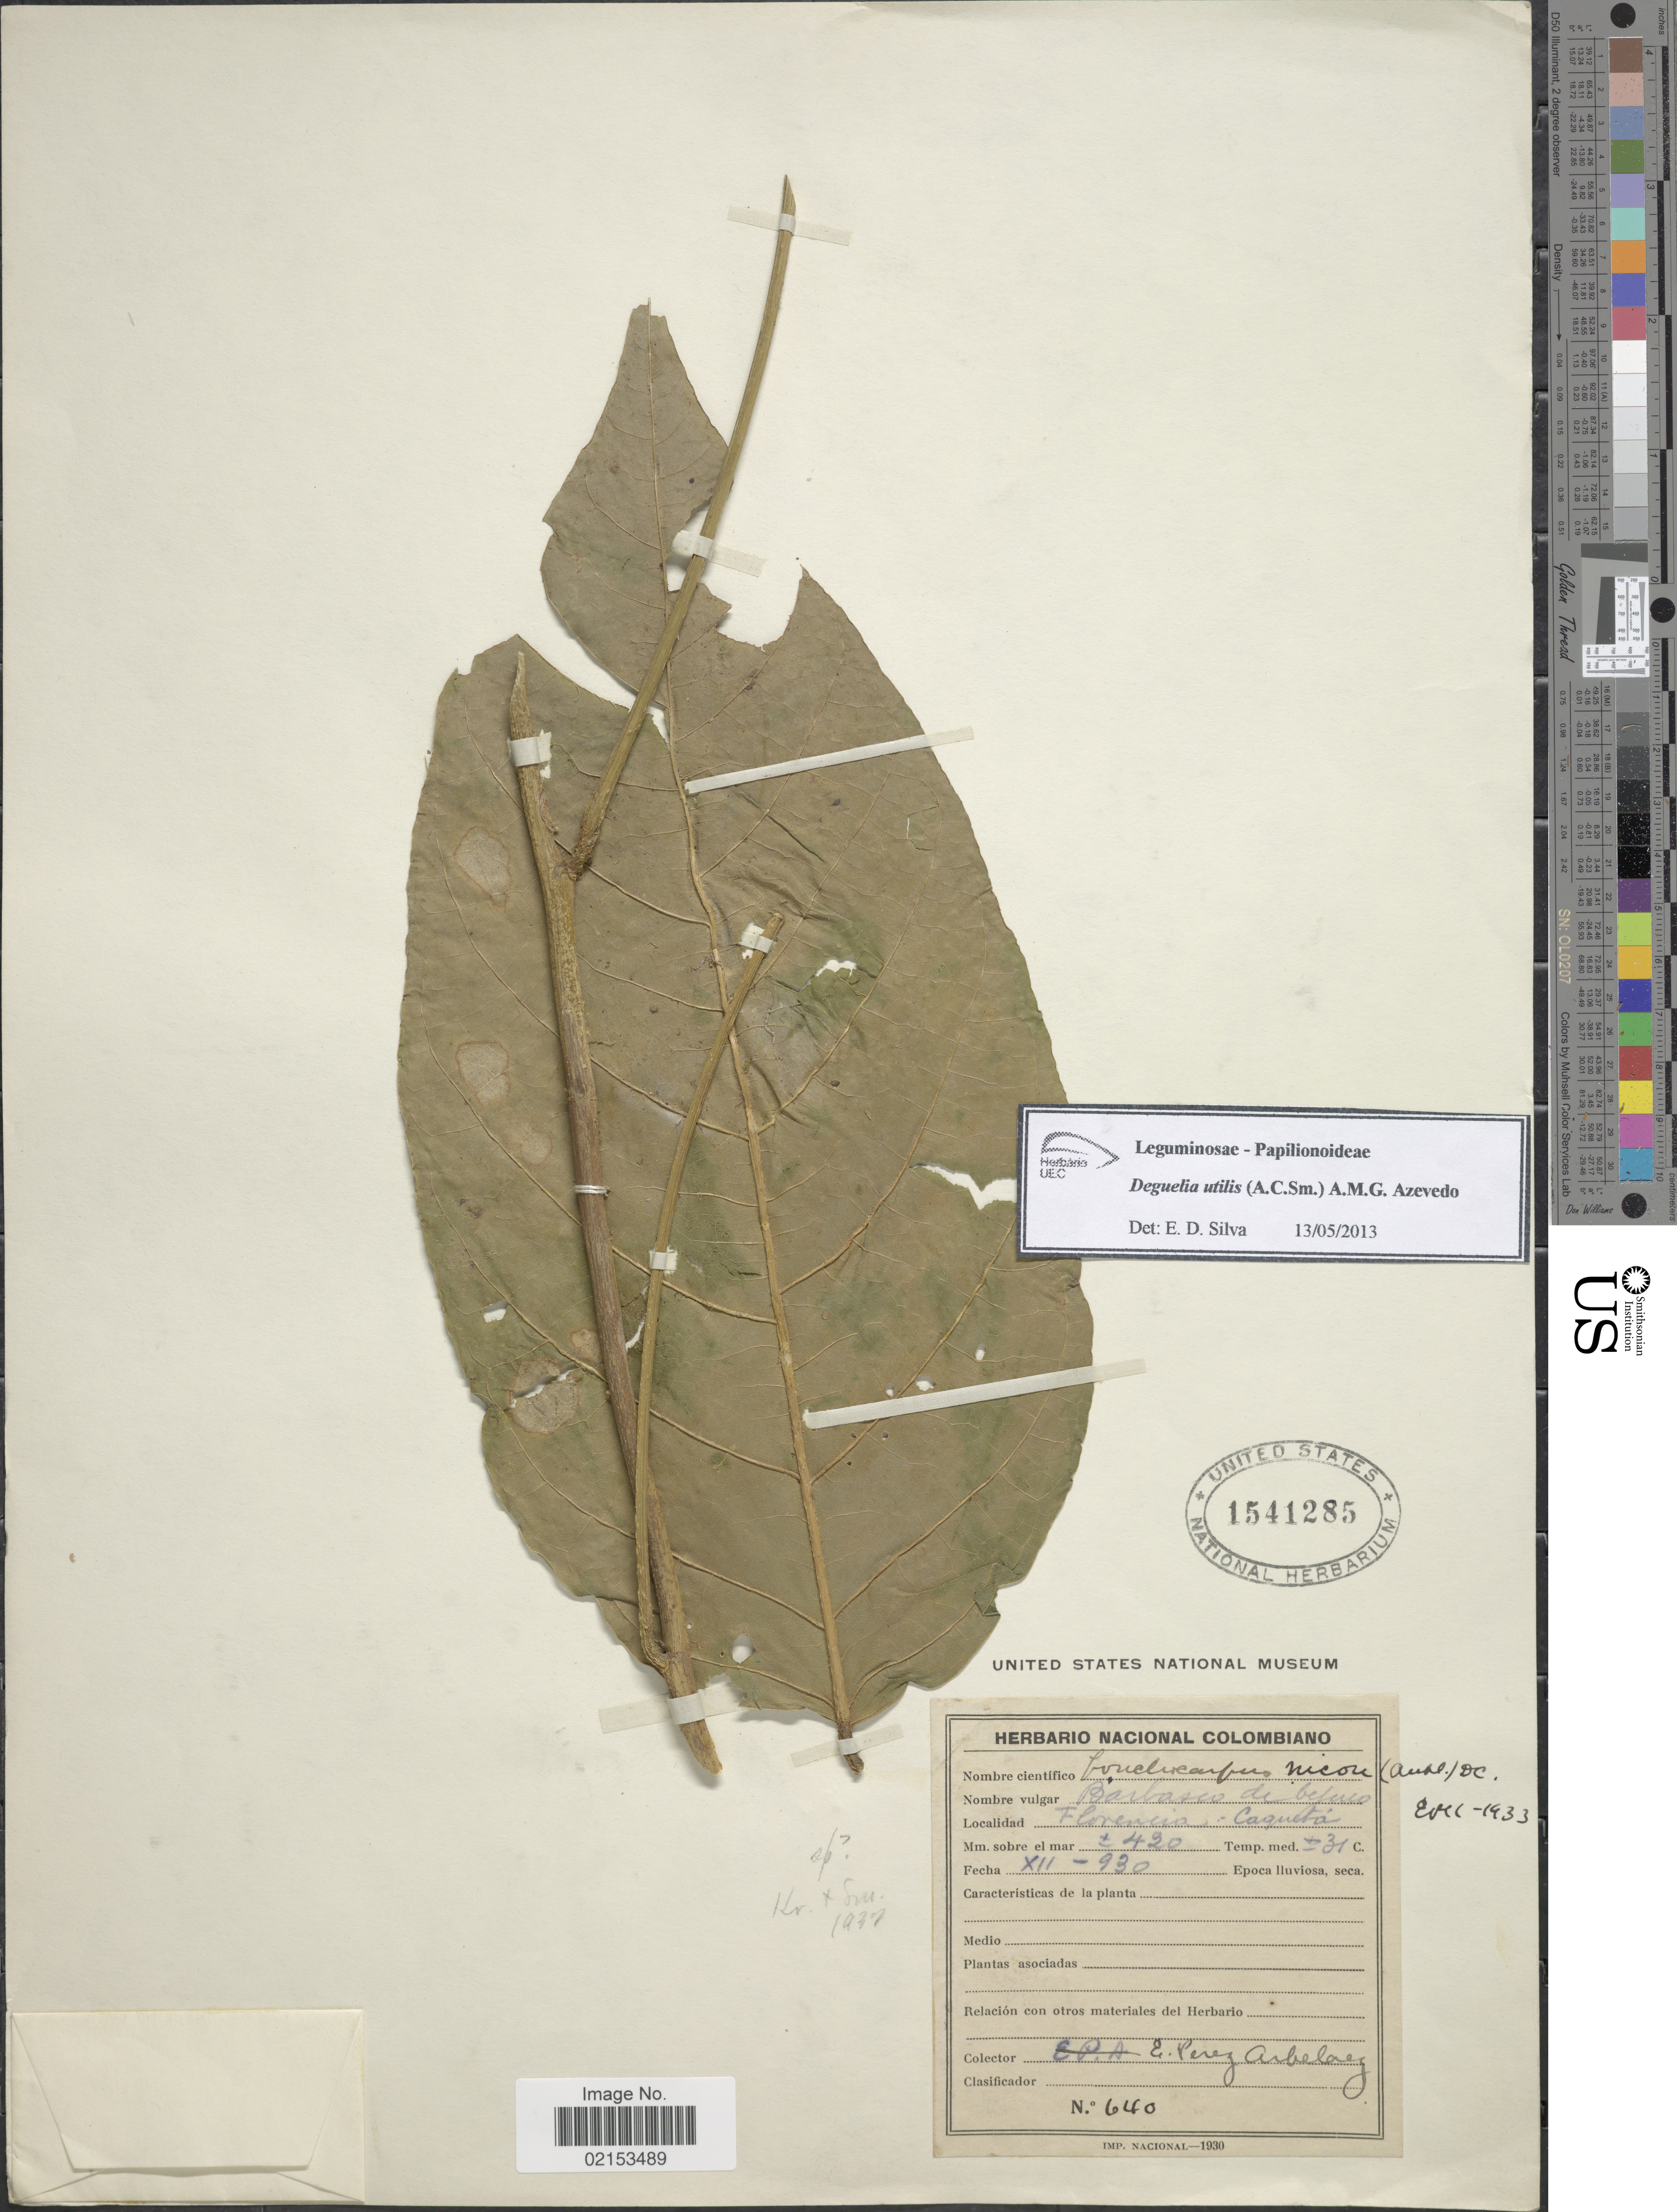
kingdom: Plantae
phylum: Tracheophyta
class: Magnoliopsida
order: Fabales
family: Fabaceae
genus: Deguelia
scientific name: Deguelia utilis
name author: (A.C. Sm.) A.M.G. Azevedo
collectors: E. Pérez Arbeláez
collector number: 640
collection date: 1930-12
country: Colombia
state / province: Caquetá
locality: Florencia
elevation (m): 420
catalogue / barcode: US 1541285